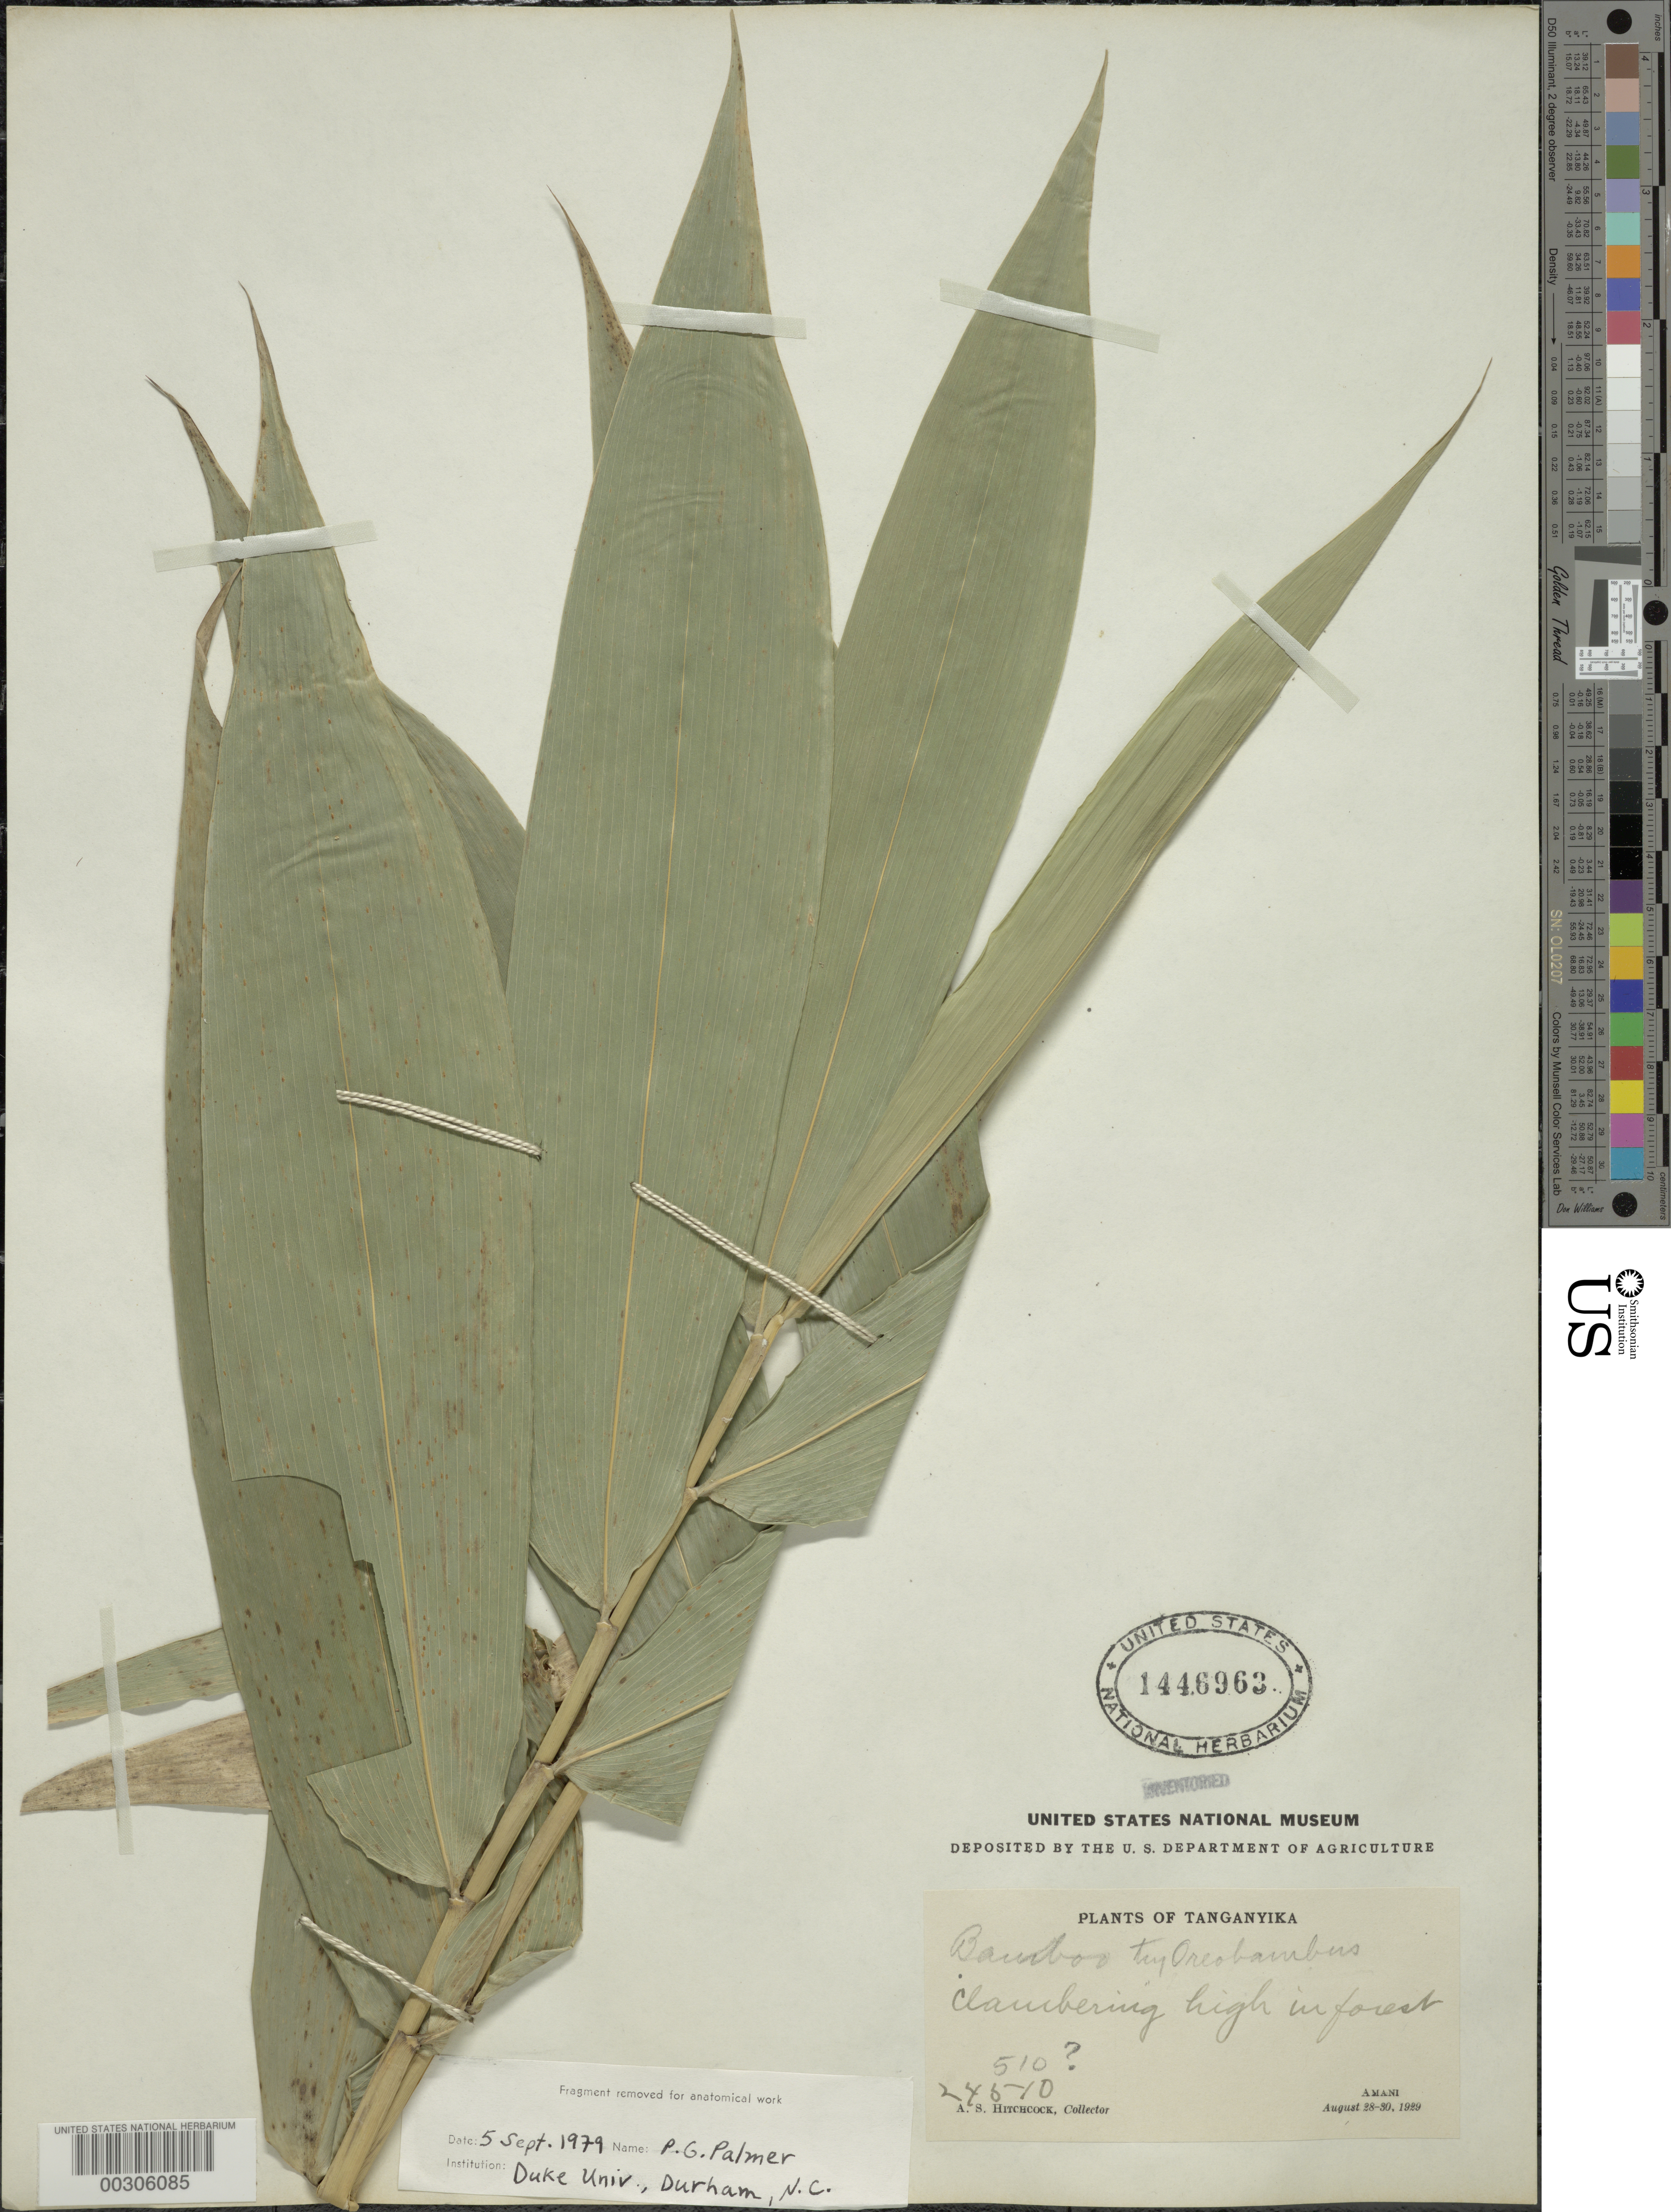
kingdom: Plantae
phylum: Tracheophyta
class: Liliopsida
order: Poales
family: Poaceae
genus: Oreobambos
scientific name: Oreobambos buchwaldii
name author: K. Schum.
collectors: A. S. Hitchcock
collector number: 24510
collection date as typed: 28 Aug 1929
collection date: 1929-08-28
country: Tanzania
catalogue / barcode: US 1446963